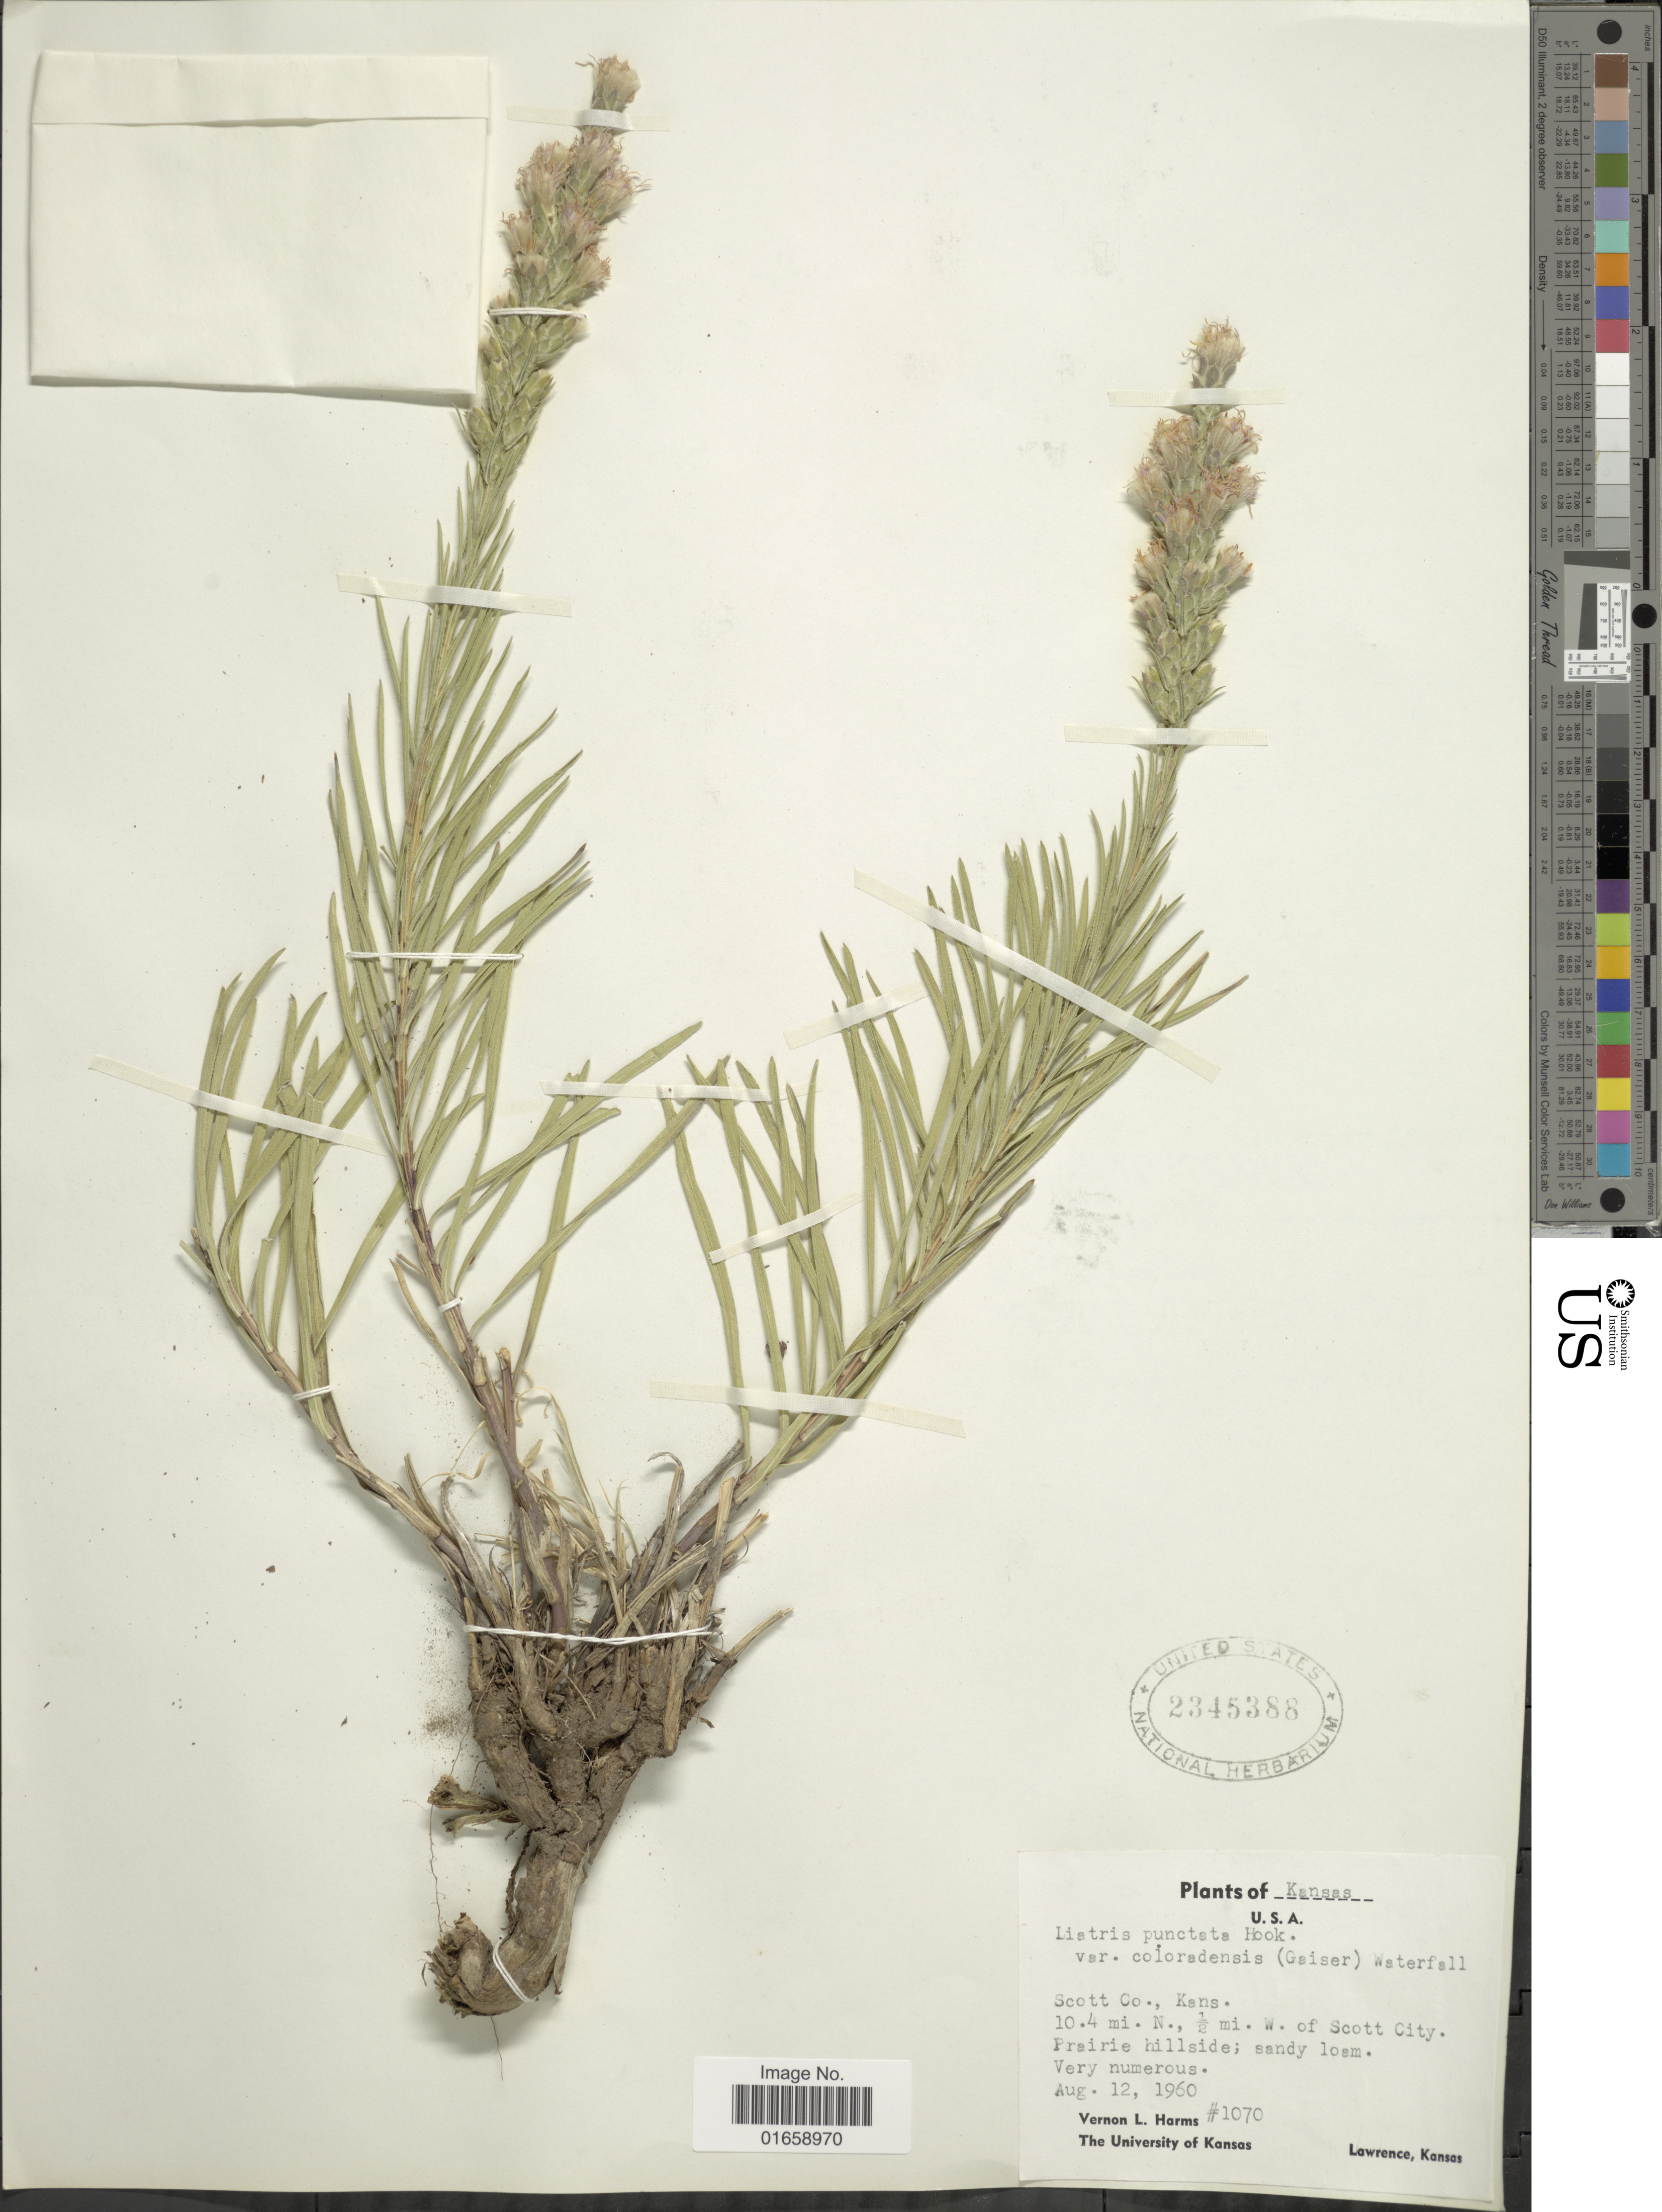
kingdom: Plantae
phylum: Tracheophyta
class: Magnoliopsida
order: Asterales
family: Asteraceae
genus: Liatris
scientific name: Liatris punctata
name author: Hook.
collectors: V. Harms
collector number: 1070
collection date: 1960-08-12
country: United States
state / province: Kansas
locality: Scott Co., Kans., 10.4 Mi. N., ½ mi. W. of Scott City, Prairie hillside; sandy loam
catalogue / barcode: US 2345388